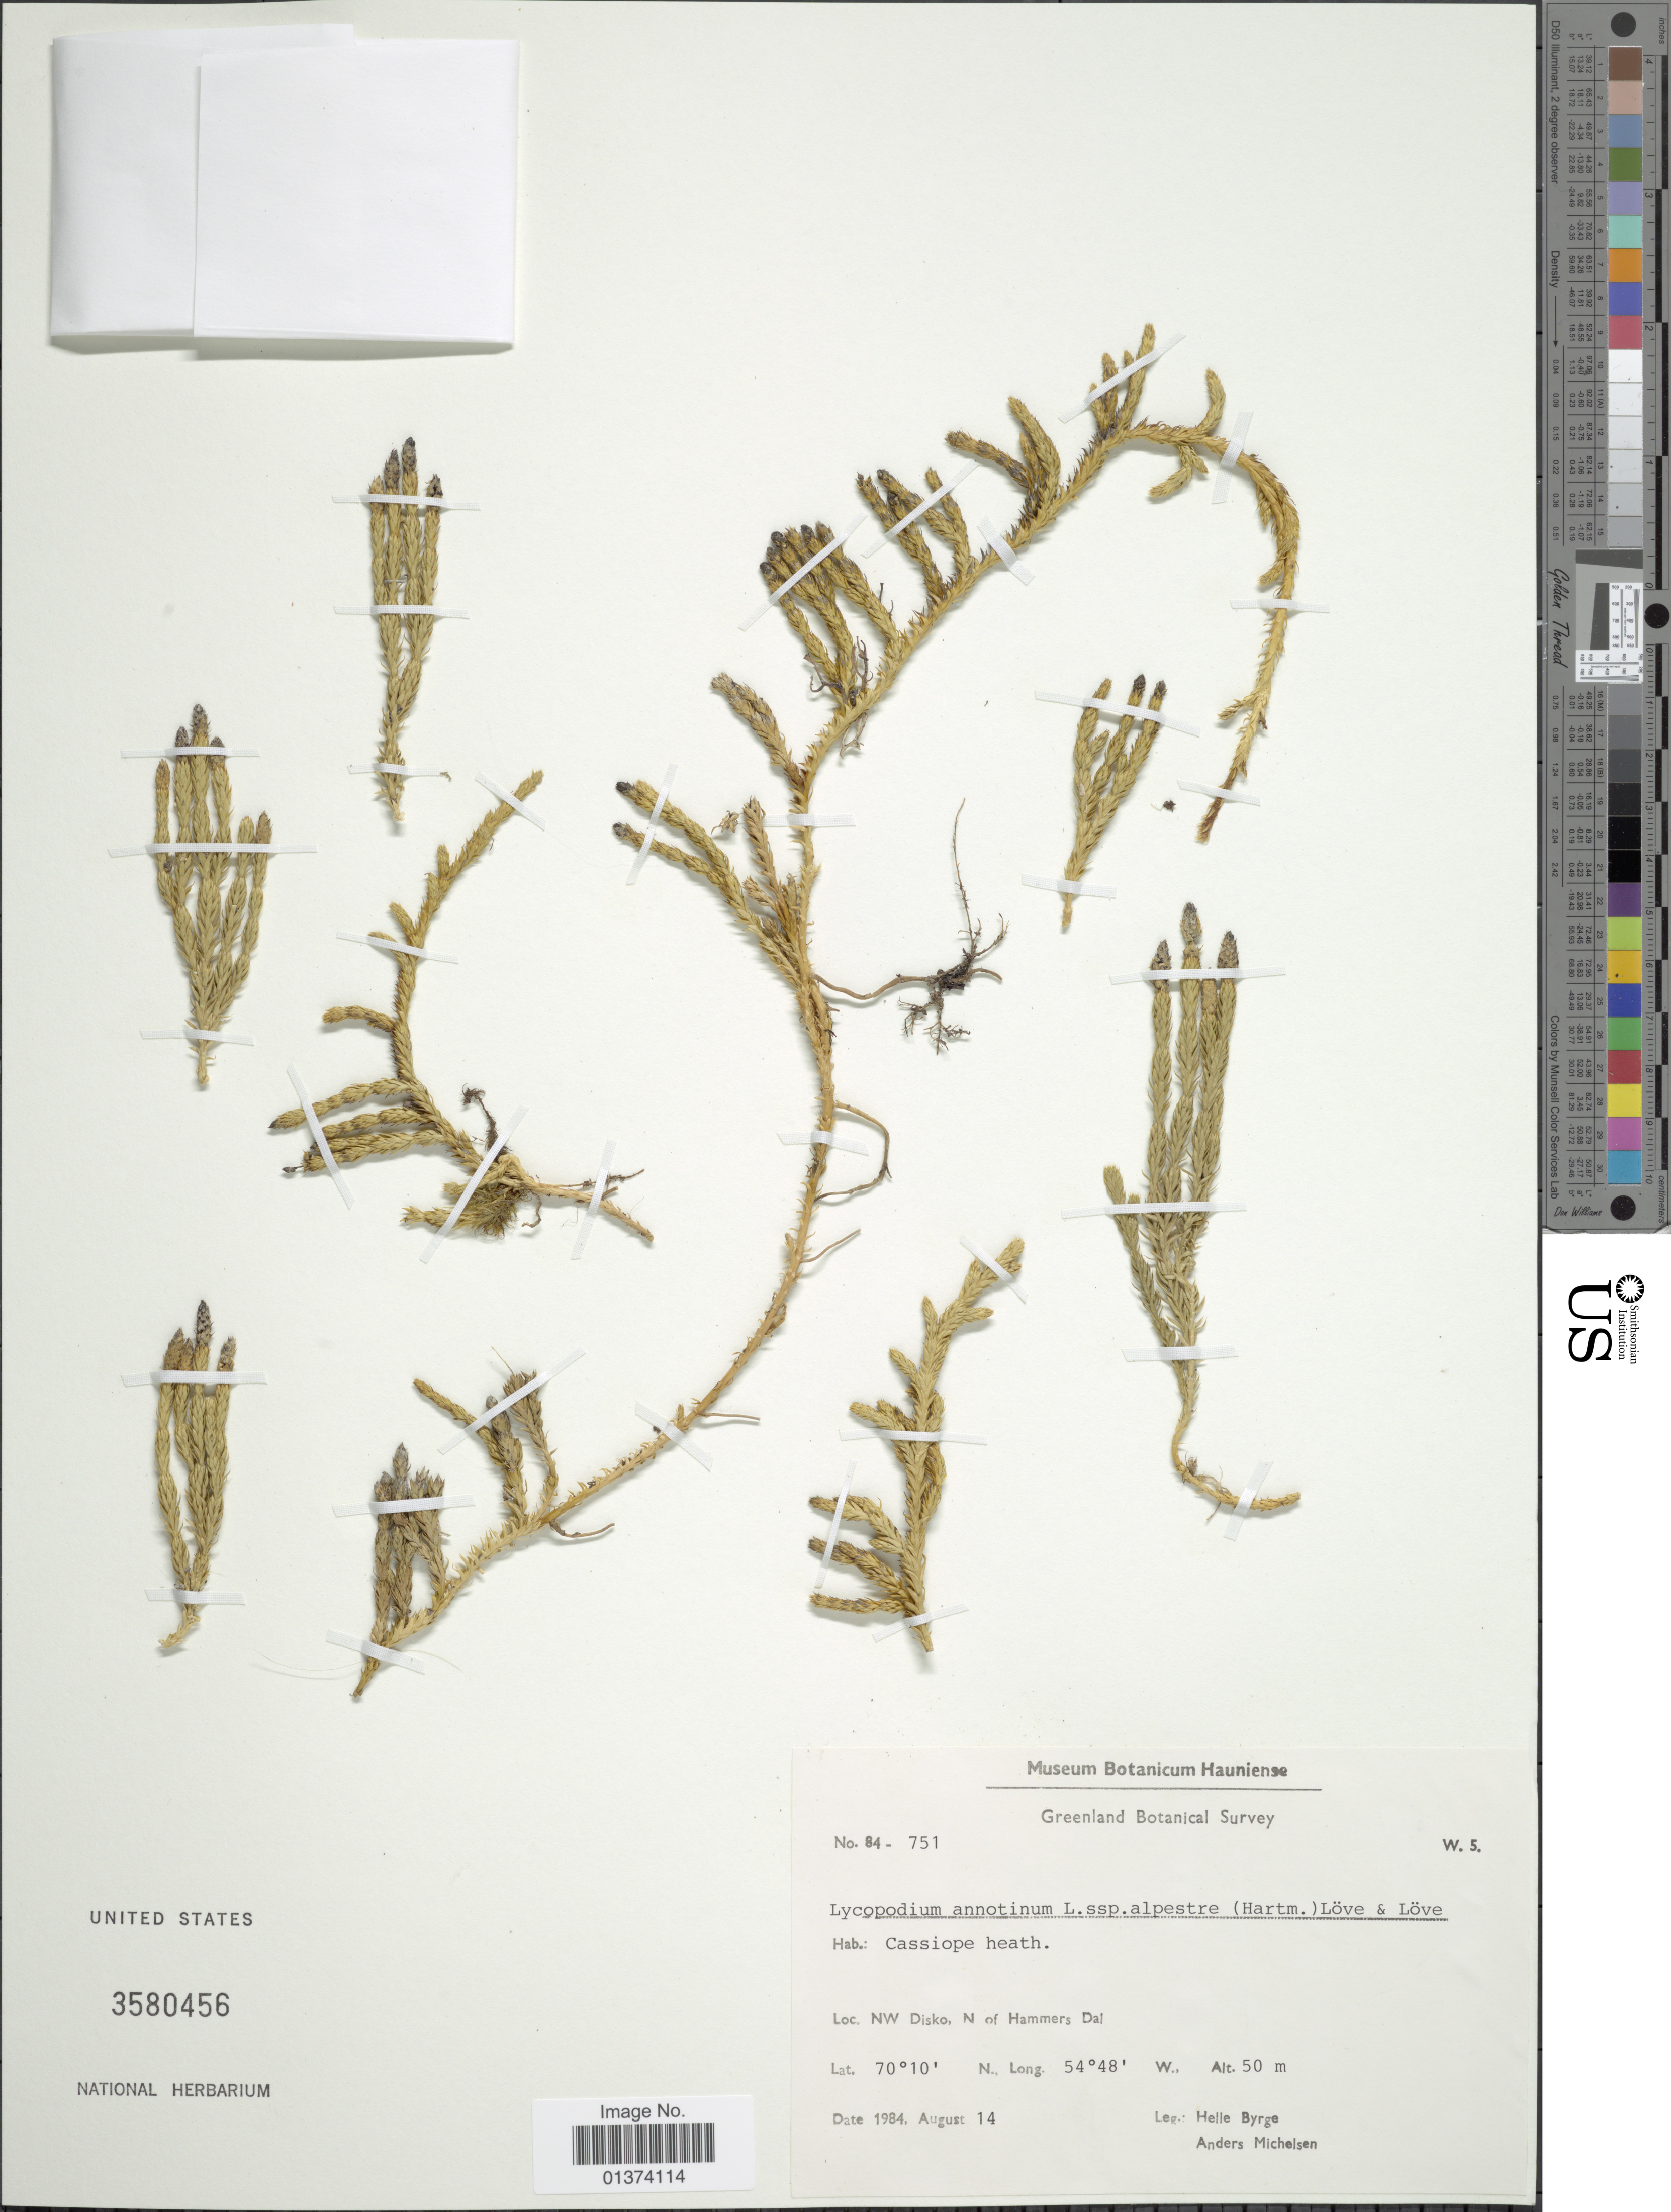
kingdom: Plantae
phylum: Tracheophyta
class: Lycopodiopsida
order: Lycopodiales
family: Lycopodiaceae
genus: Spinulum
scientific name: Spinulum annotinum subsp. annotinum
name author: (L.) A. Haines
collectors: H. Byrge & A. Michelson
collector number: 84-751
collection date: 1984-08-14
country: Greenland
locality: NW Disko, N of Hammers Dal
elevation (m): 50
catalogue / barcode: US 3580456